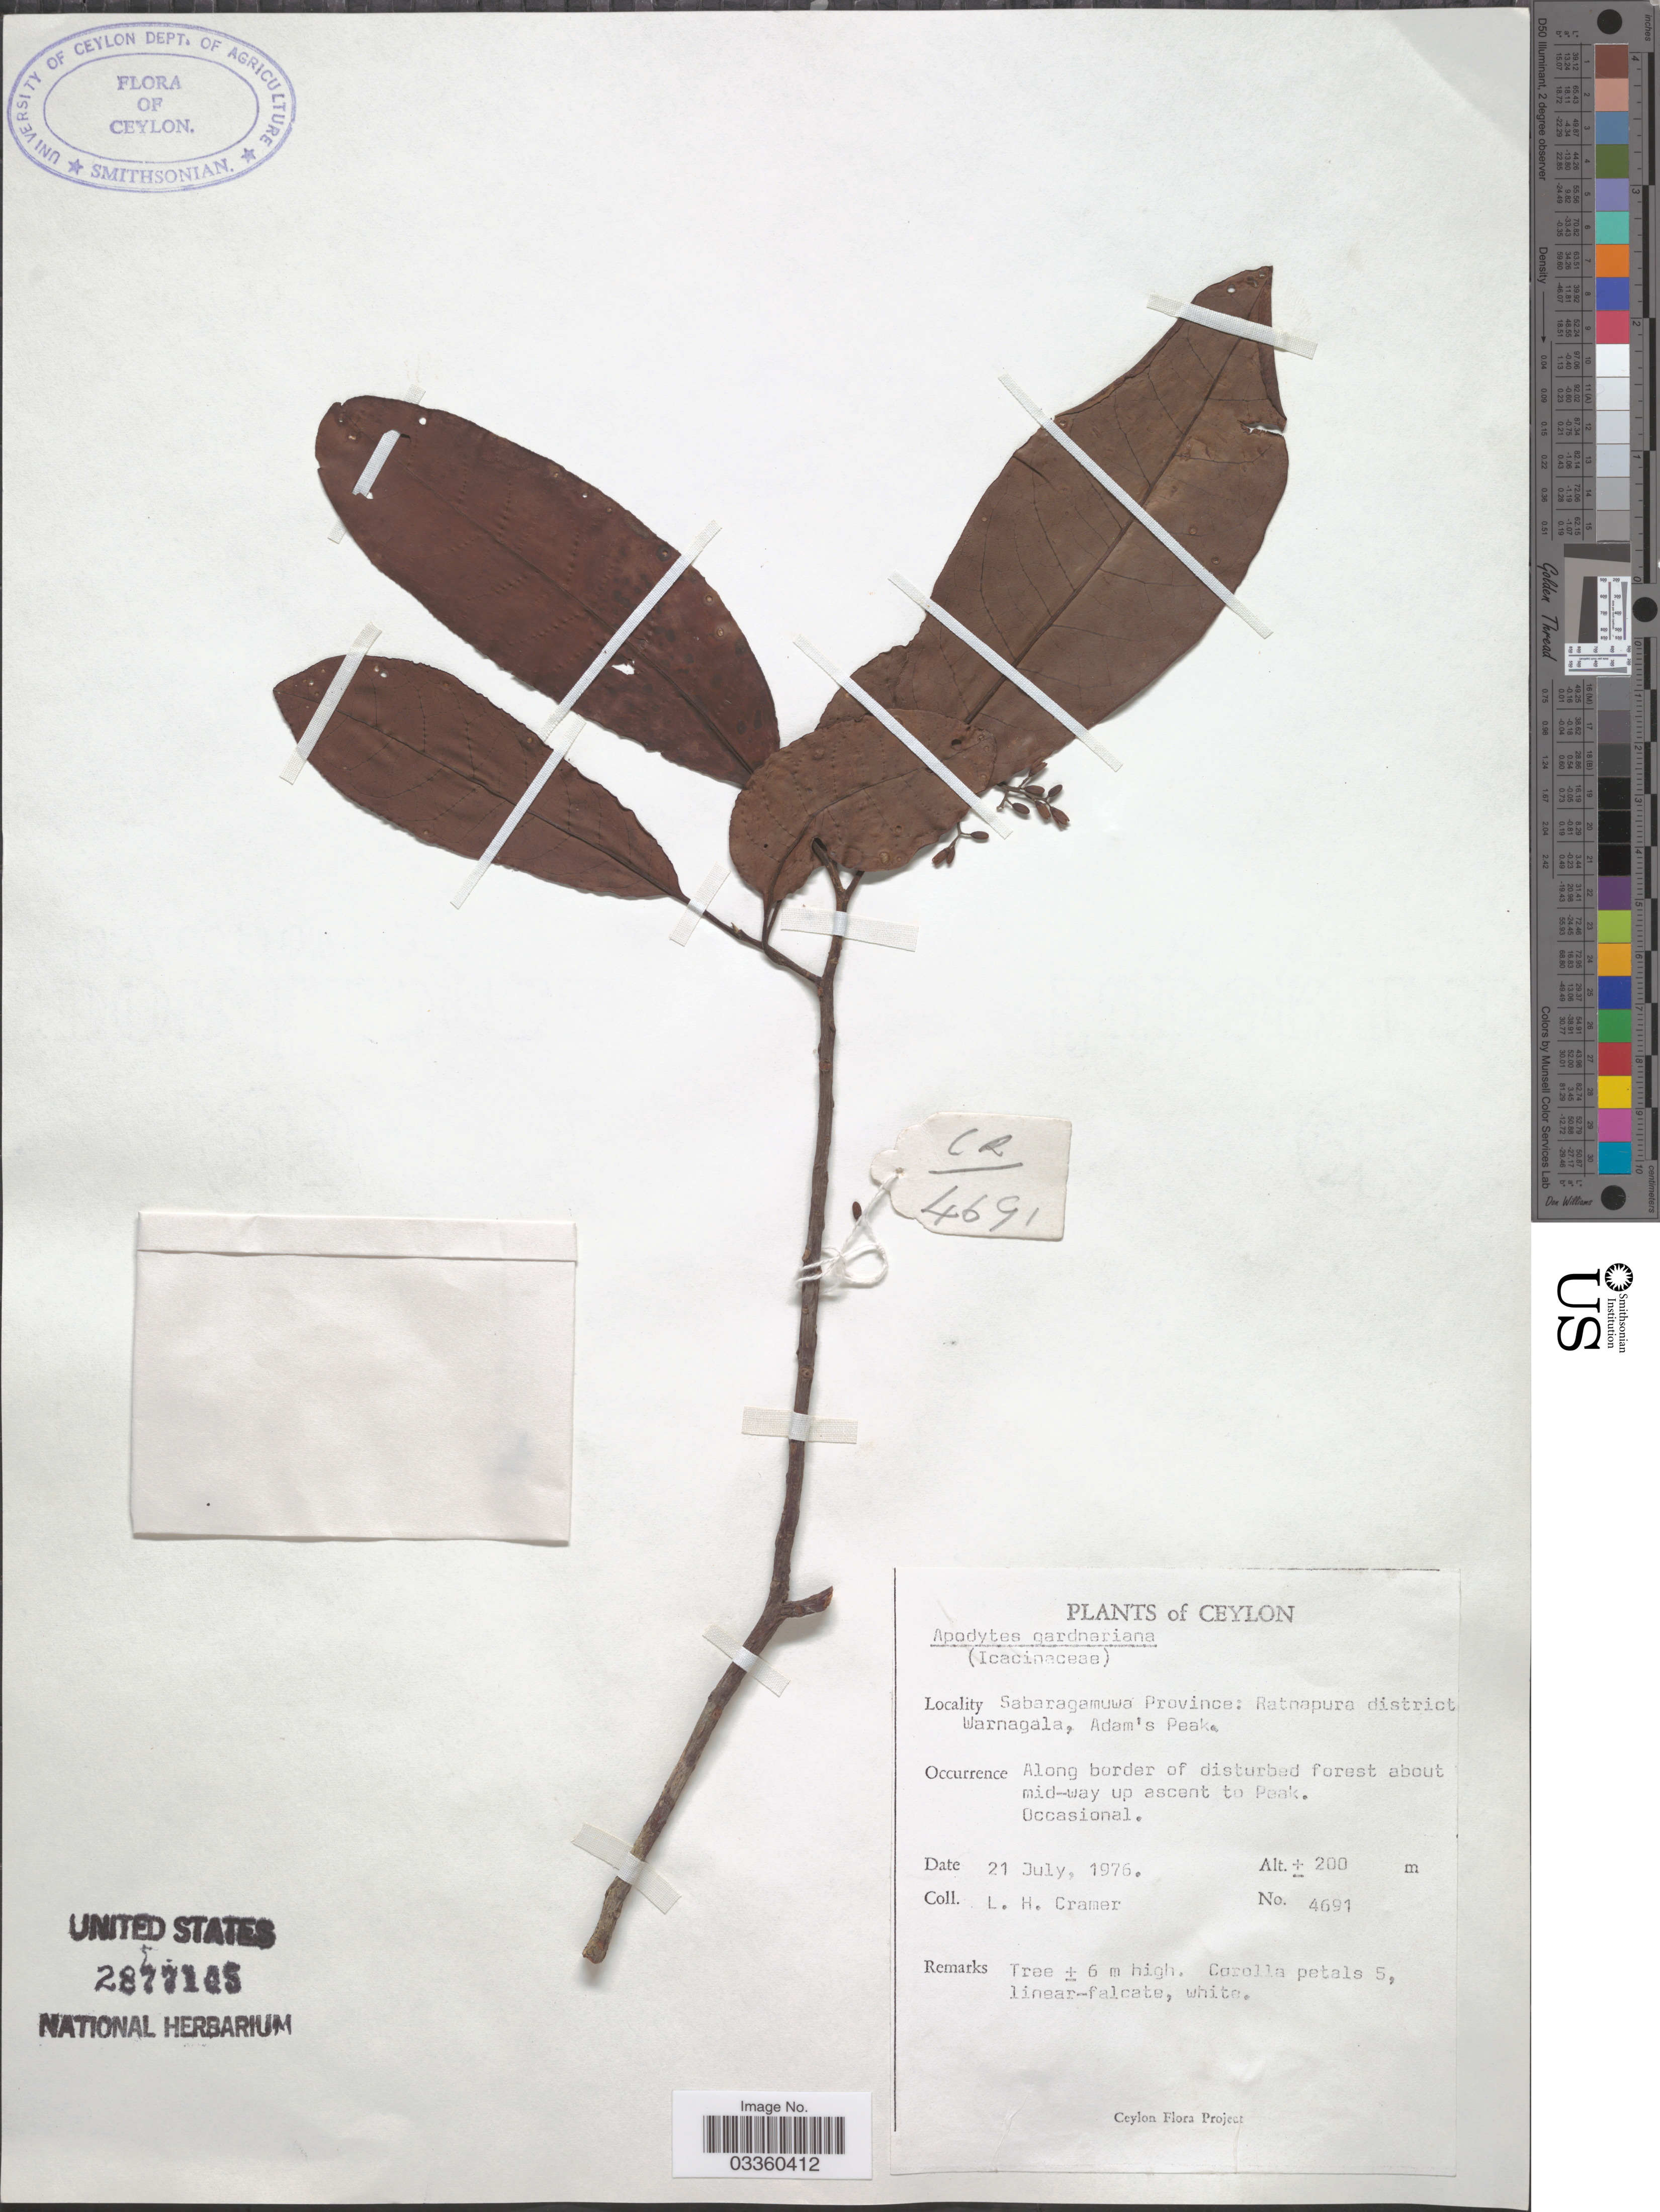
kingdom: Plantae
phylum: Tracheophyta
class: Magnoliopsida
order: Metteniusales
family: Metteniusaceae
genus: Apodytes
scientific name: Apodytes gardneriana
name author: Miers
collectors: L. H. Cramer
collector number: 4691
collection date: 1976-07-21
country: Sri Lanka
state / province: Sabaragamuwa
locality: Ceylon. Ratnapura district, Warnagala, Adam's Peak.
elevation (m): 200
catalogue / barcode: US 2877145